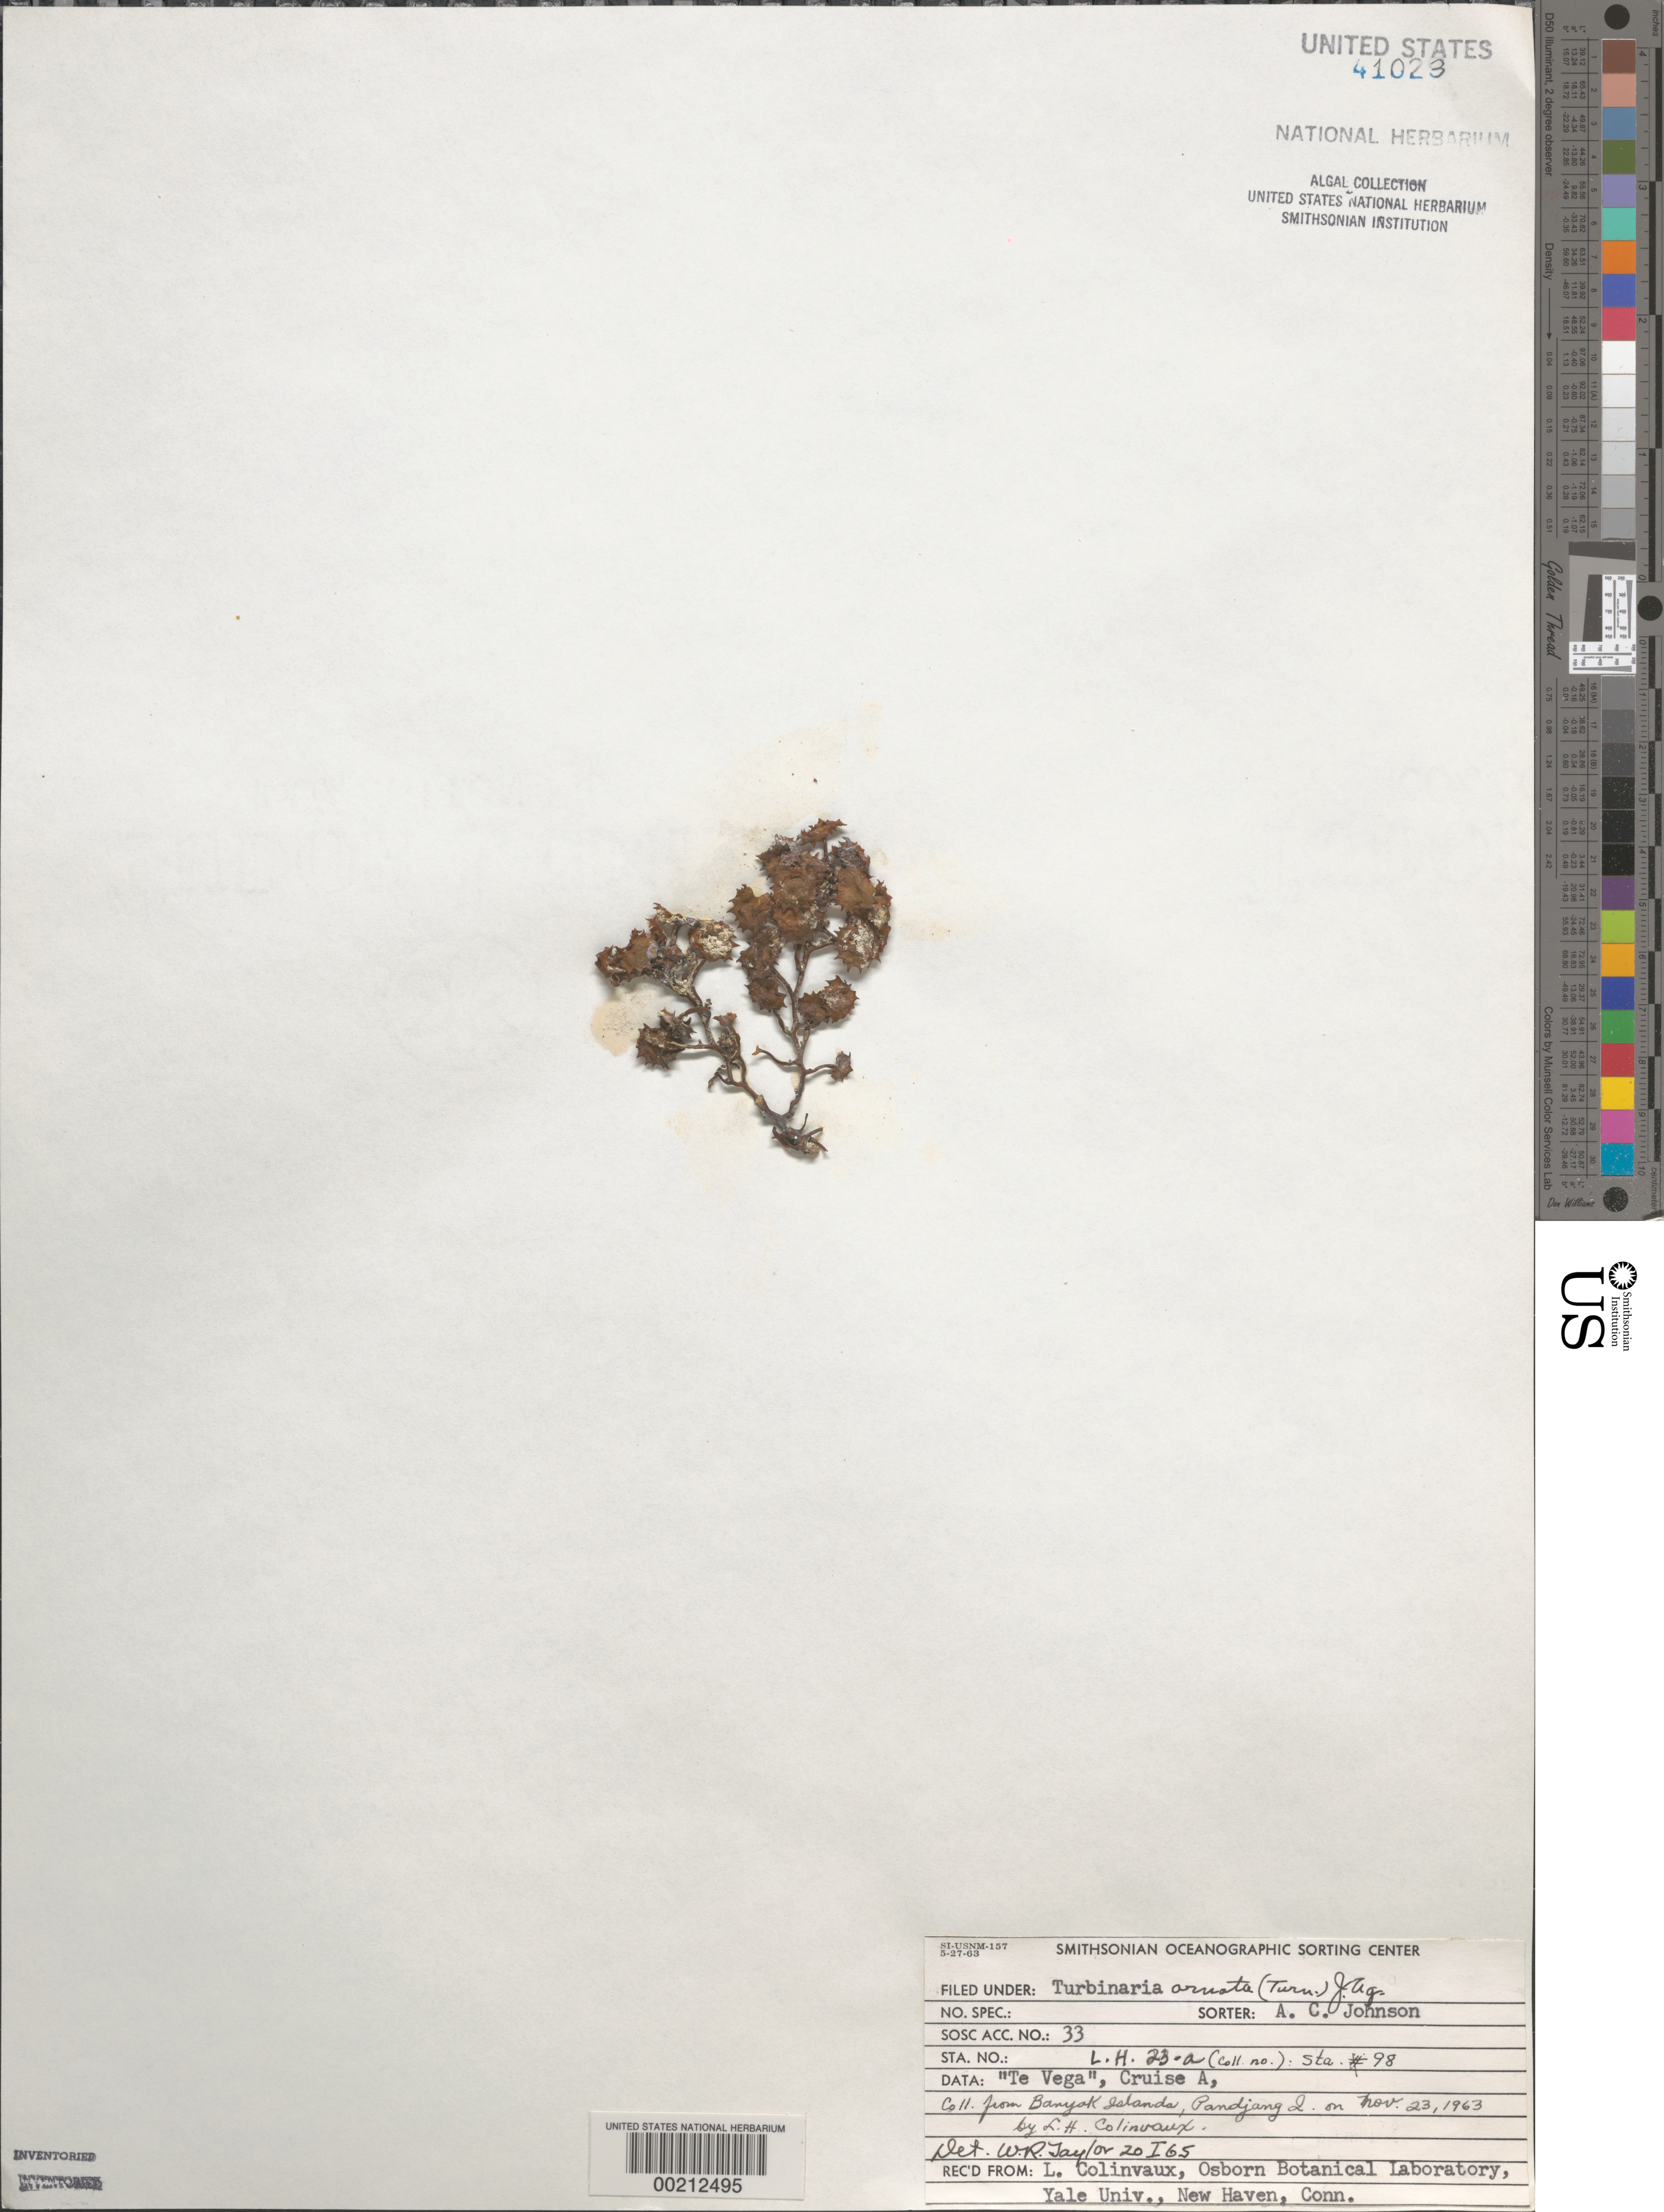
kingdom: Chromista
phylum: Ochrophyta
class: Phaeophyceae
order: Fucales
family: Sargassaceae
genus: Turbinaria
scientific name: Turbinaria ornata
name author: (Turner) J. Agardh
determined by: Taylor, William R.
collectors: L. Hillis-Colinvaux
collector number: Lh-23a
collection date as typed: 23 Nov 1963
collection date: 1963-11-23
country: Indonesia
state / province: Sumatra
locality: Pandjang island, banjak islands, atjeh province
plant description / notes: Te Vega, Cruise A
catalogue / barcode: US 41023